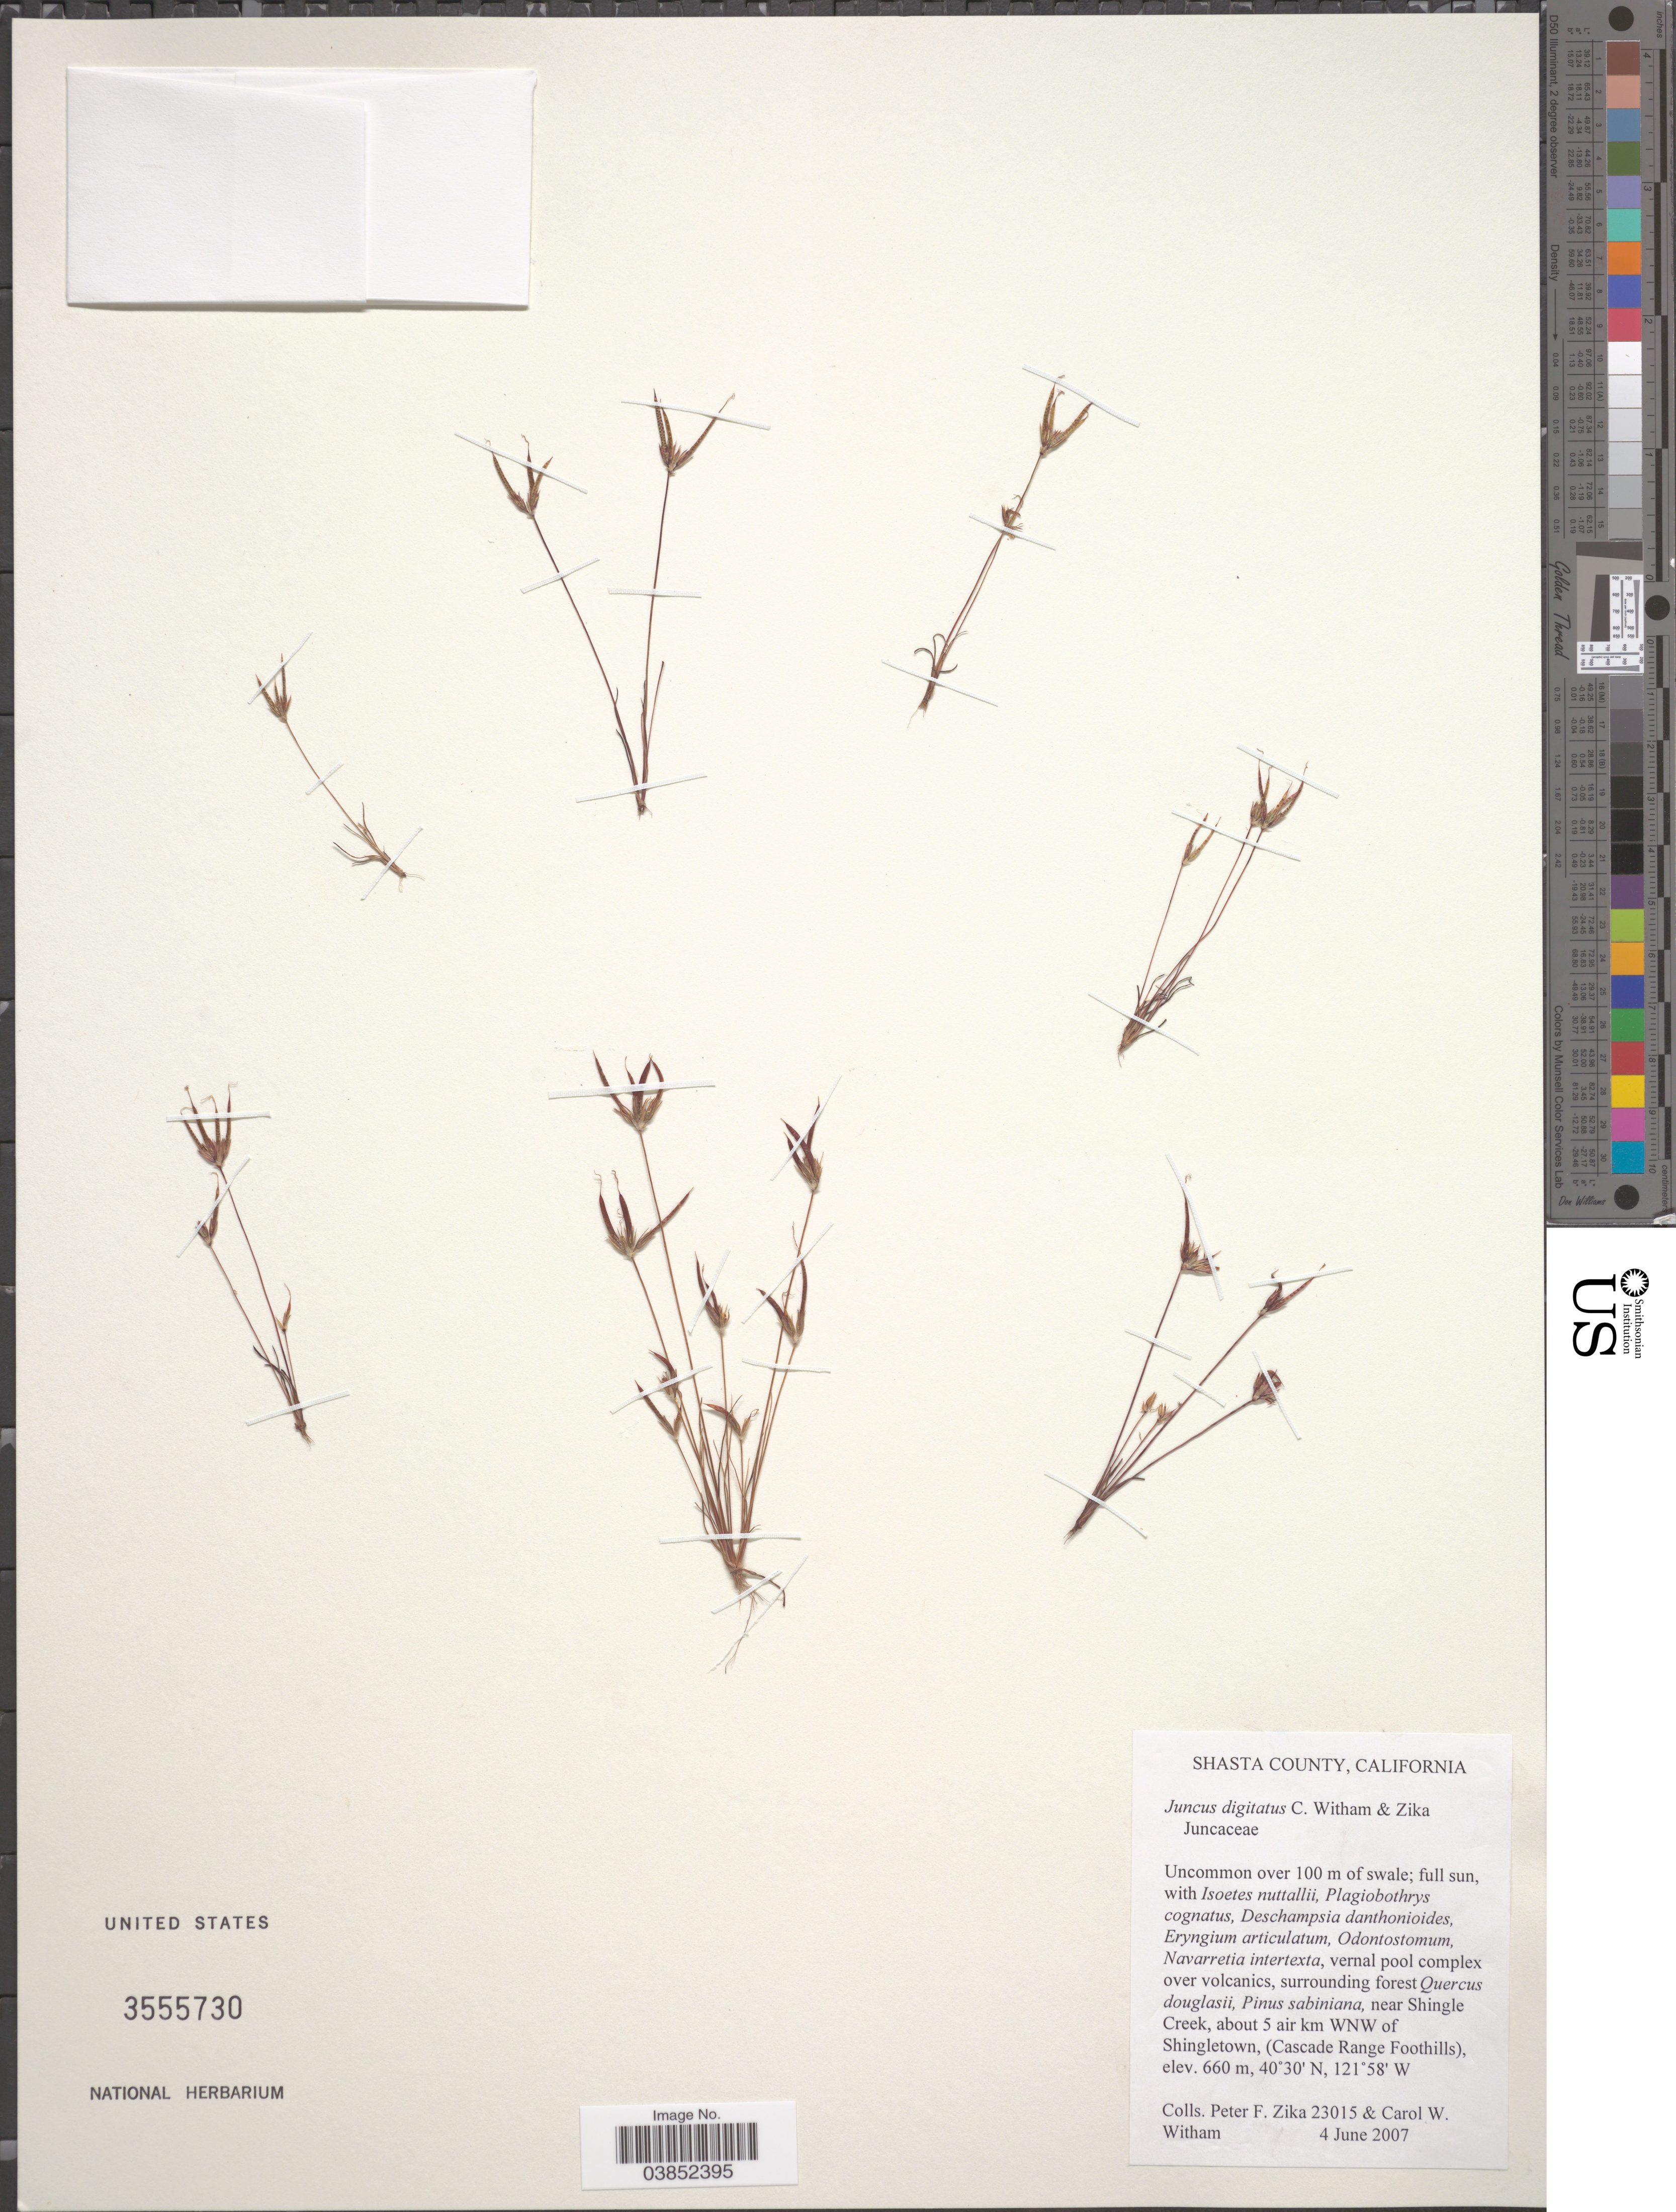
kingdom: Plantae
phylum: Tracheophyta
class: Liliopsida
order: Poales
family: Juncaceae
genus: Juncus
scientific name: Juncus digitatus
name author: C.W. Witham & Zika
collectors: P. F. Zika & C. Witham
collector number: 23015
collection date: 2007-06-04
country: United States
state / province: California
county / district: Shasta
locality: Shasta County. Near Shingle Creek, about 5 air km WNW of Shingletown, (Cascade Range Foothills).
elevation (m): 660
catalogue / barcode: US 3555730